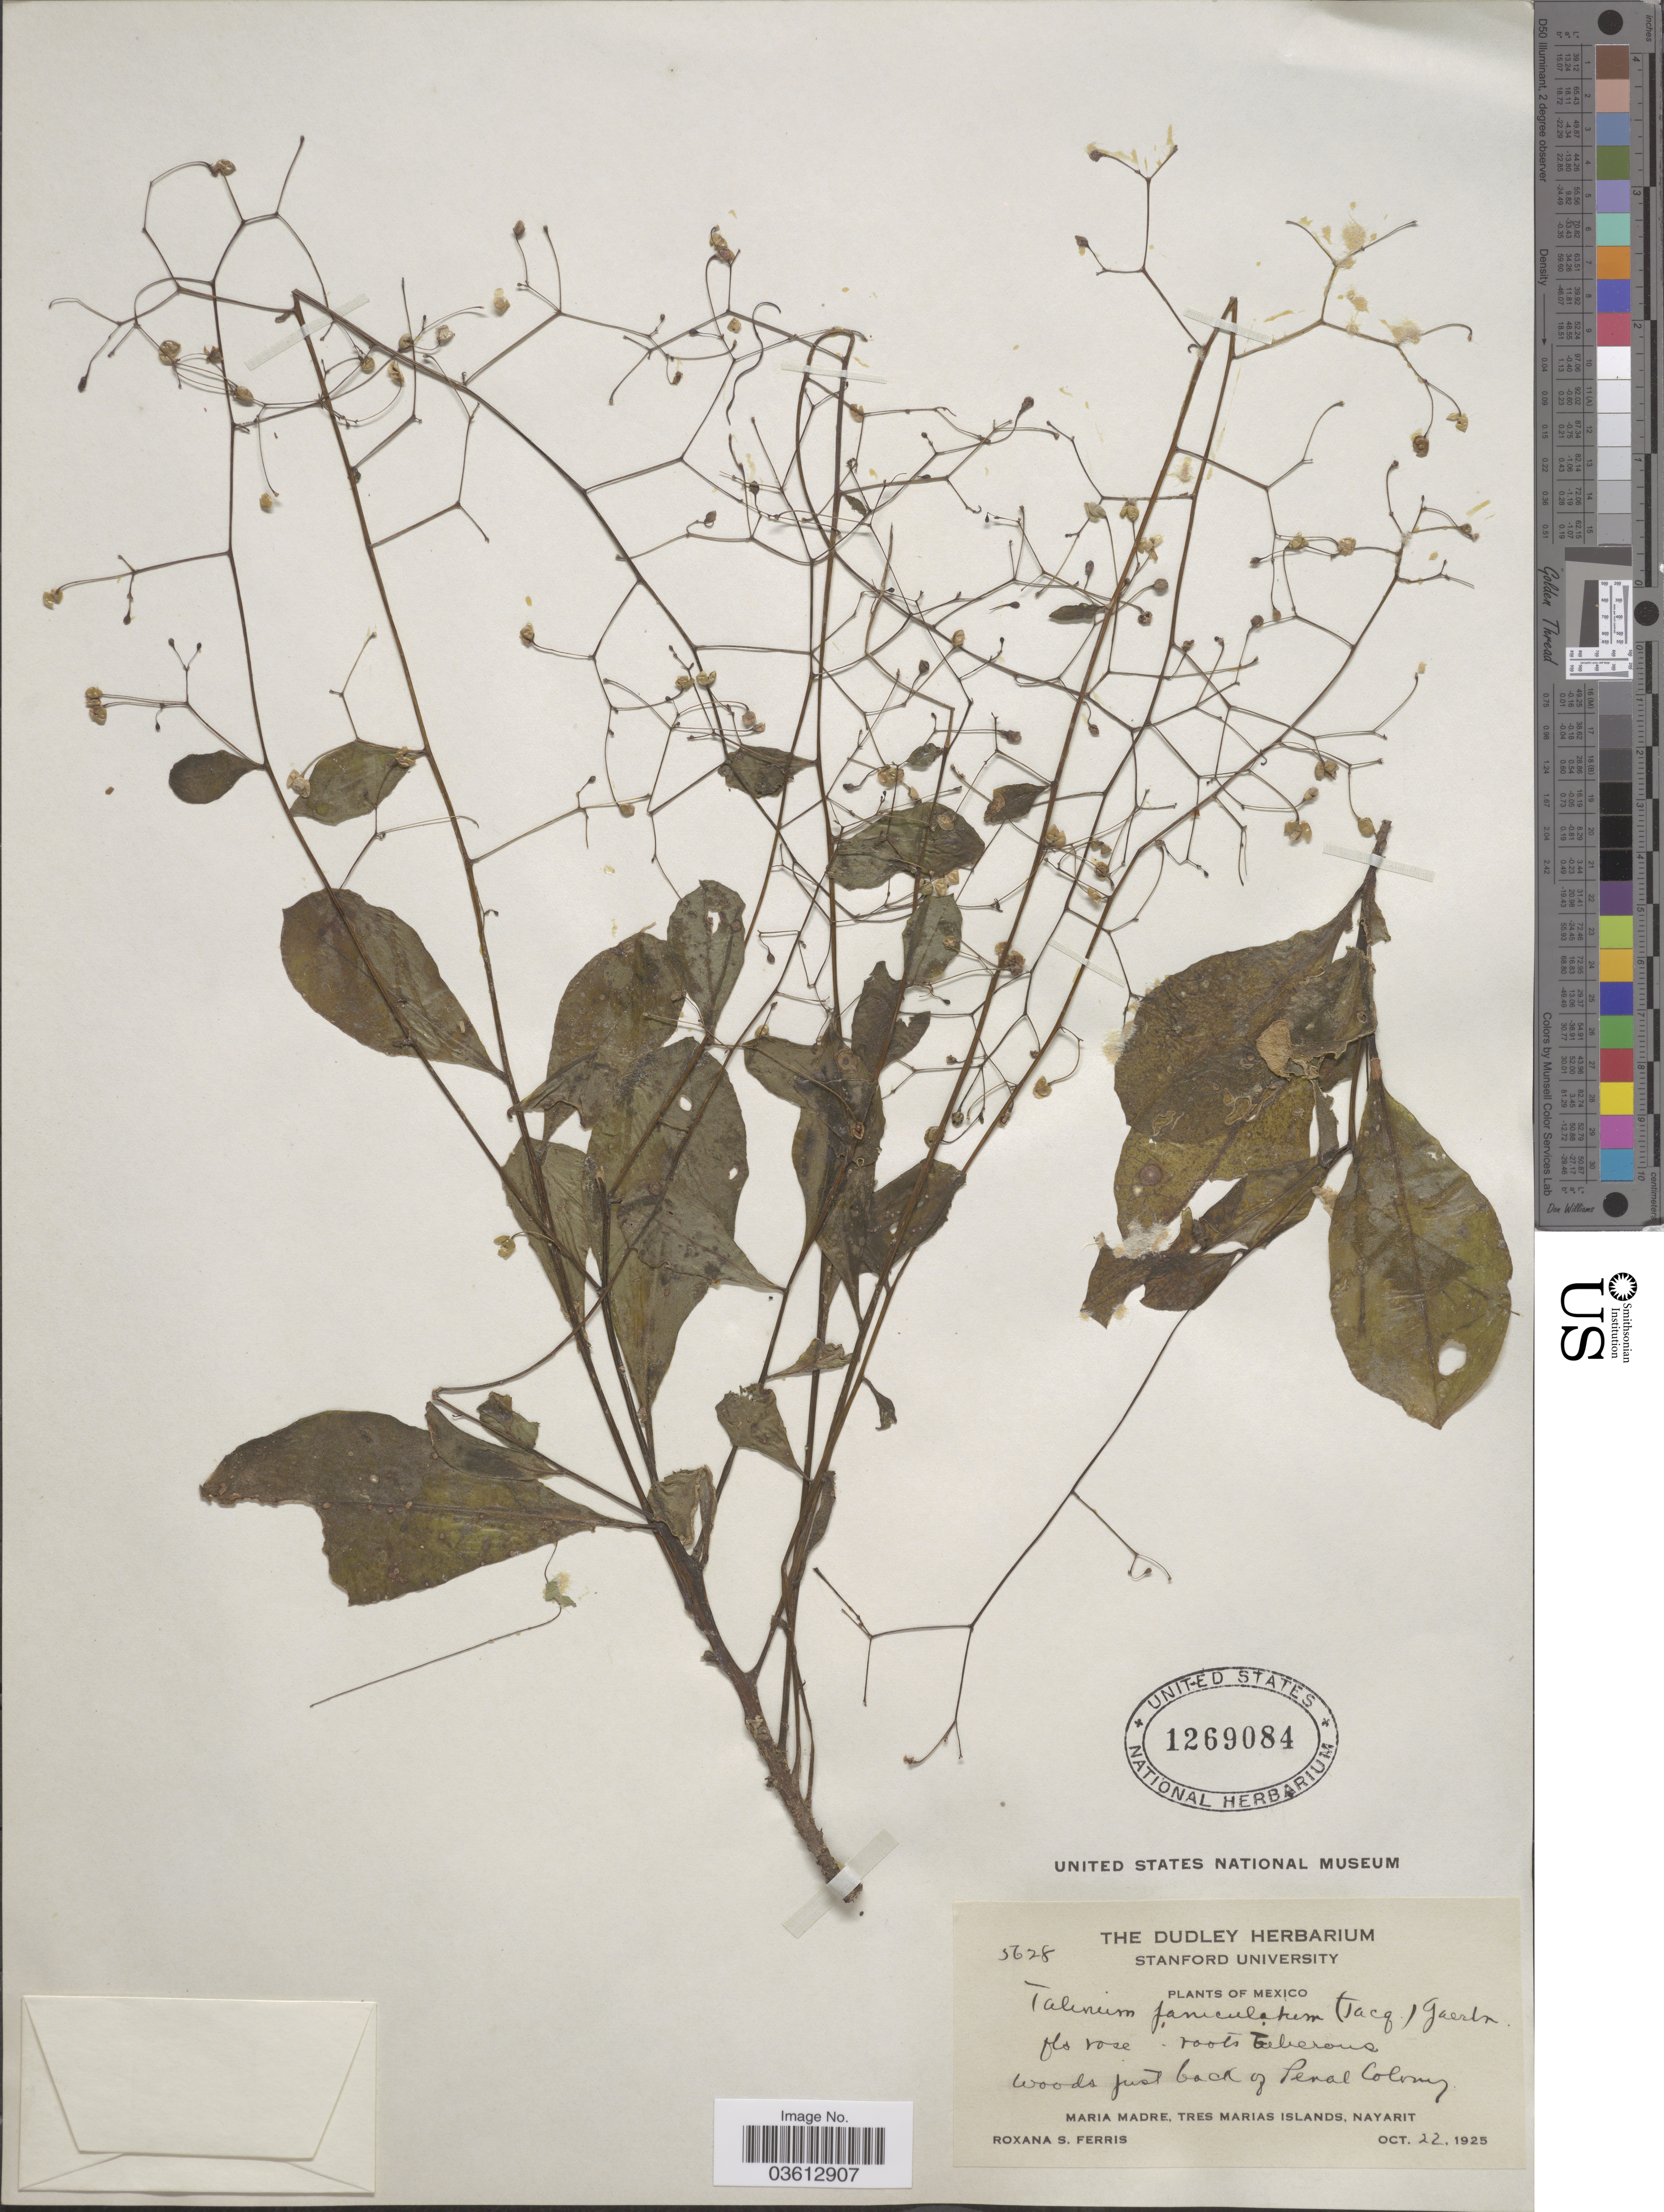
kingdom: Plantae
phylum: Tracheophyta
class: Magnoliopsida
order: Caryophyllales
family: Talinaceae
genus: Talinum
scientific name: Talinum paniculatum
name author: (Jacq.) Gaertn.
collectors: R. S. Ferris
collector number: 5628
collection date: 1925-10-22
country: Mexico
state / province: Nayarit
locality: Just back of Penal Colony. Maria Madre, Tres Marias Islands.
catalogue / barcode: US 1269084